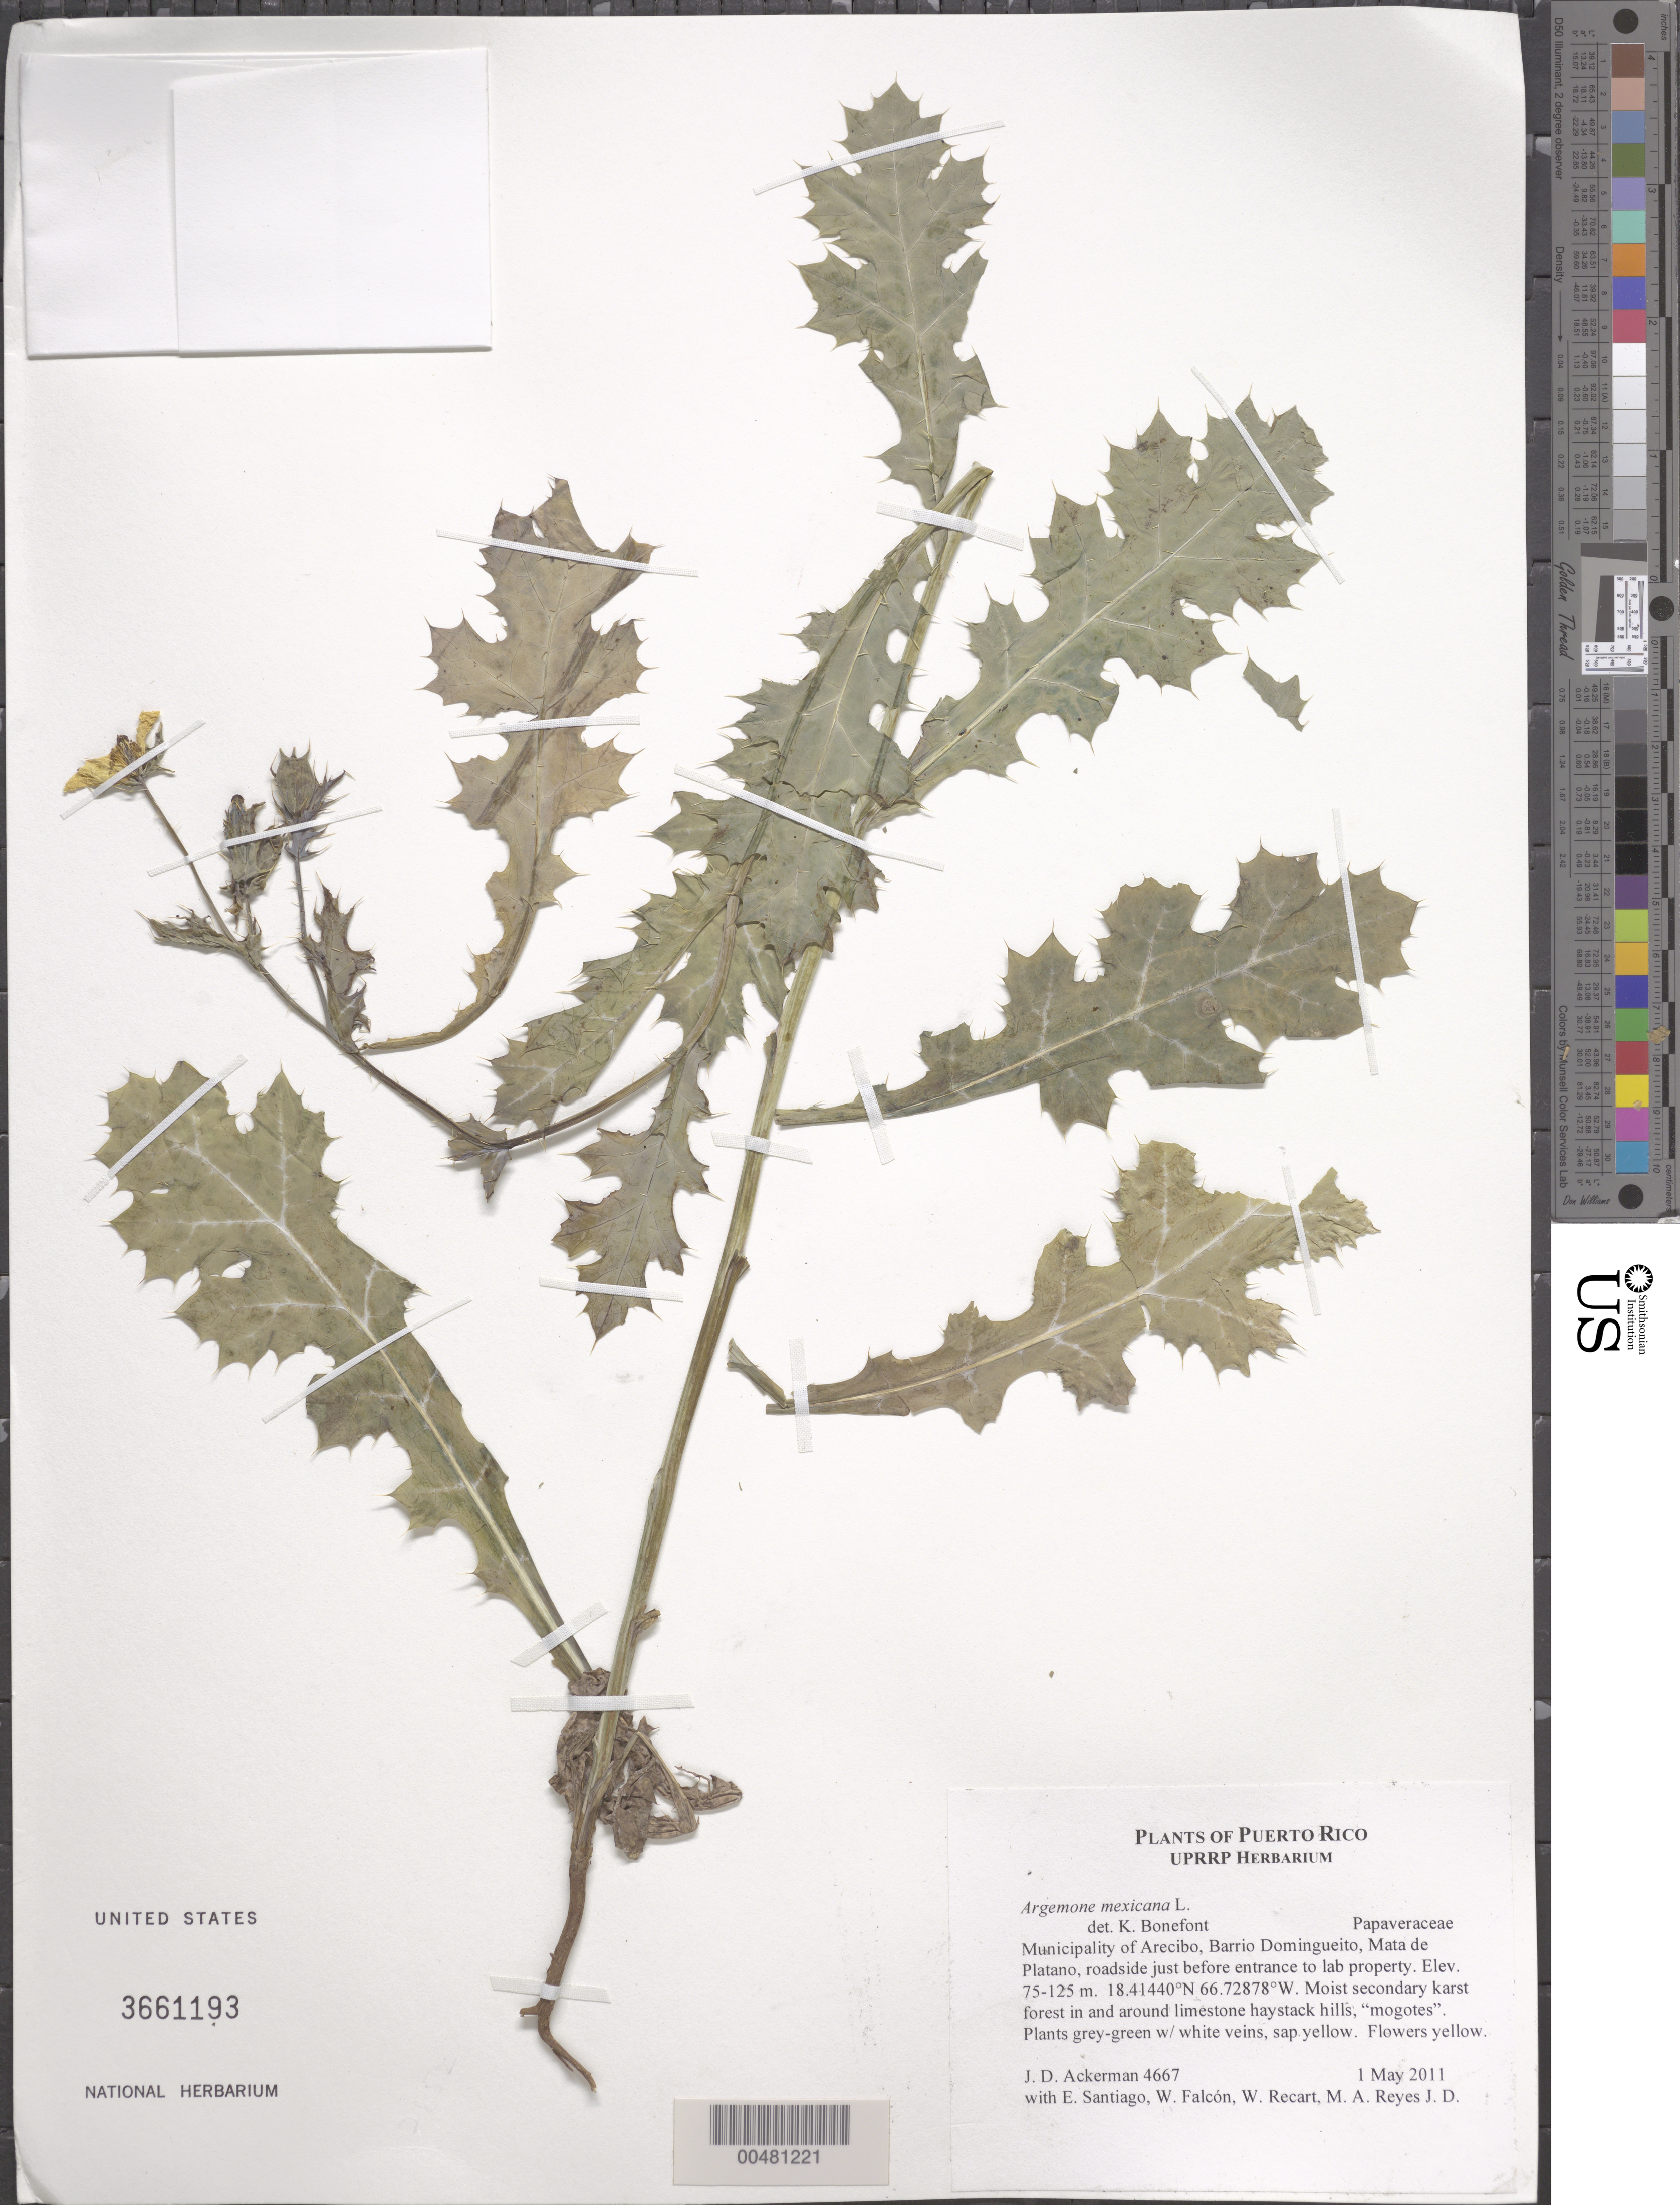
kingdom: Plantae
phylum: Tracheophyta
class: Magnoliopsida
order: Ranunculales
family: Papaveraceae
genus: Argemone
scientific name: Argemone mexicana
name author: L.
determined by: Bonefont, K.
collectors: J. D. Ackerman, E. Santiago, W. Falcón, W. Recart & M. Reyes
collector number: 4667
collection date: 2011-05-01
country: Puerto Rico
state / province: Arecibo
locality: Barrio Domingueito, Mata de Platano, roadside before entrance to lab property.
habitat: Moist secondary karst forest in and around limestone haystack hills, "mogotes".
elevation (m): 75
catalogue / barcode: US 3661193